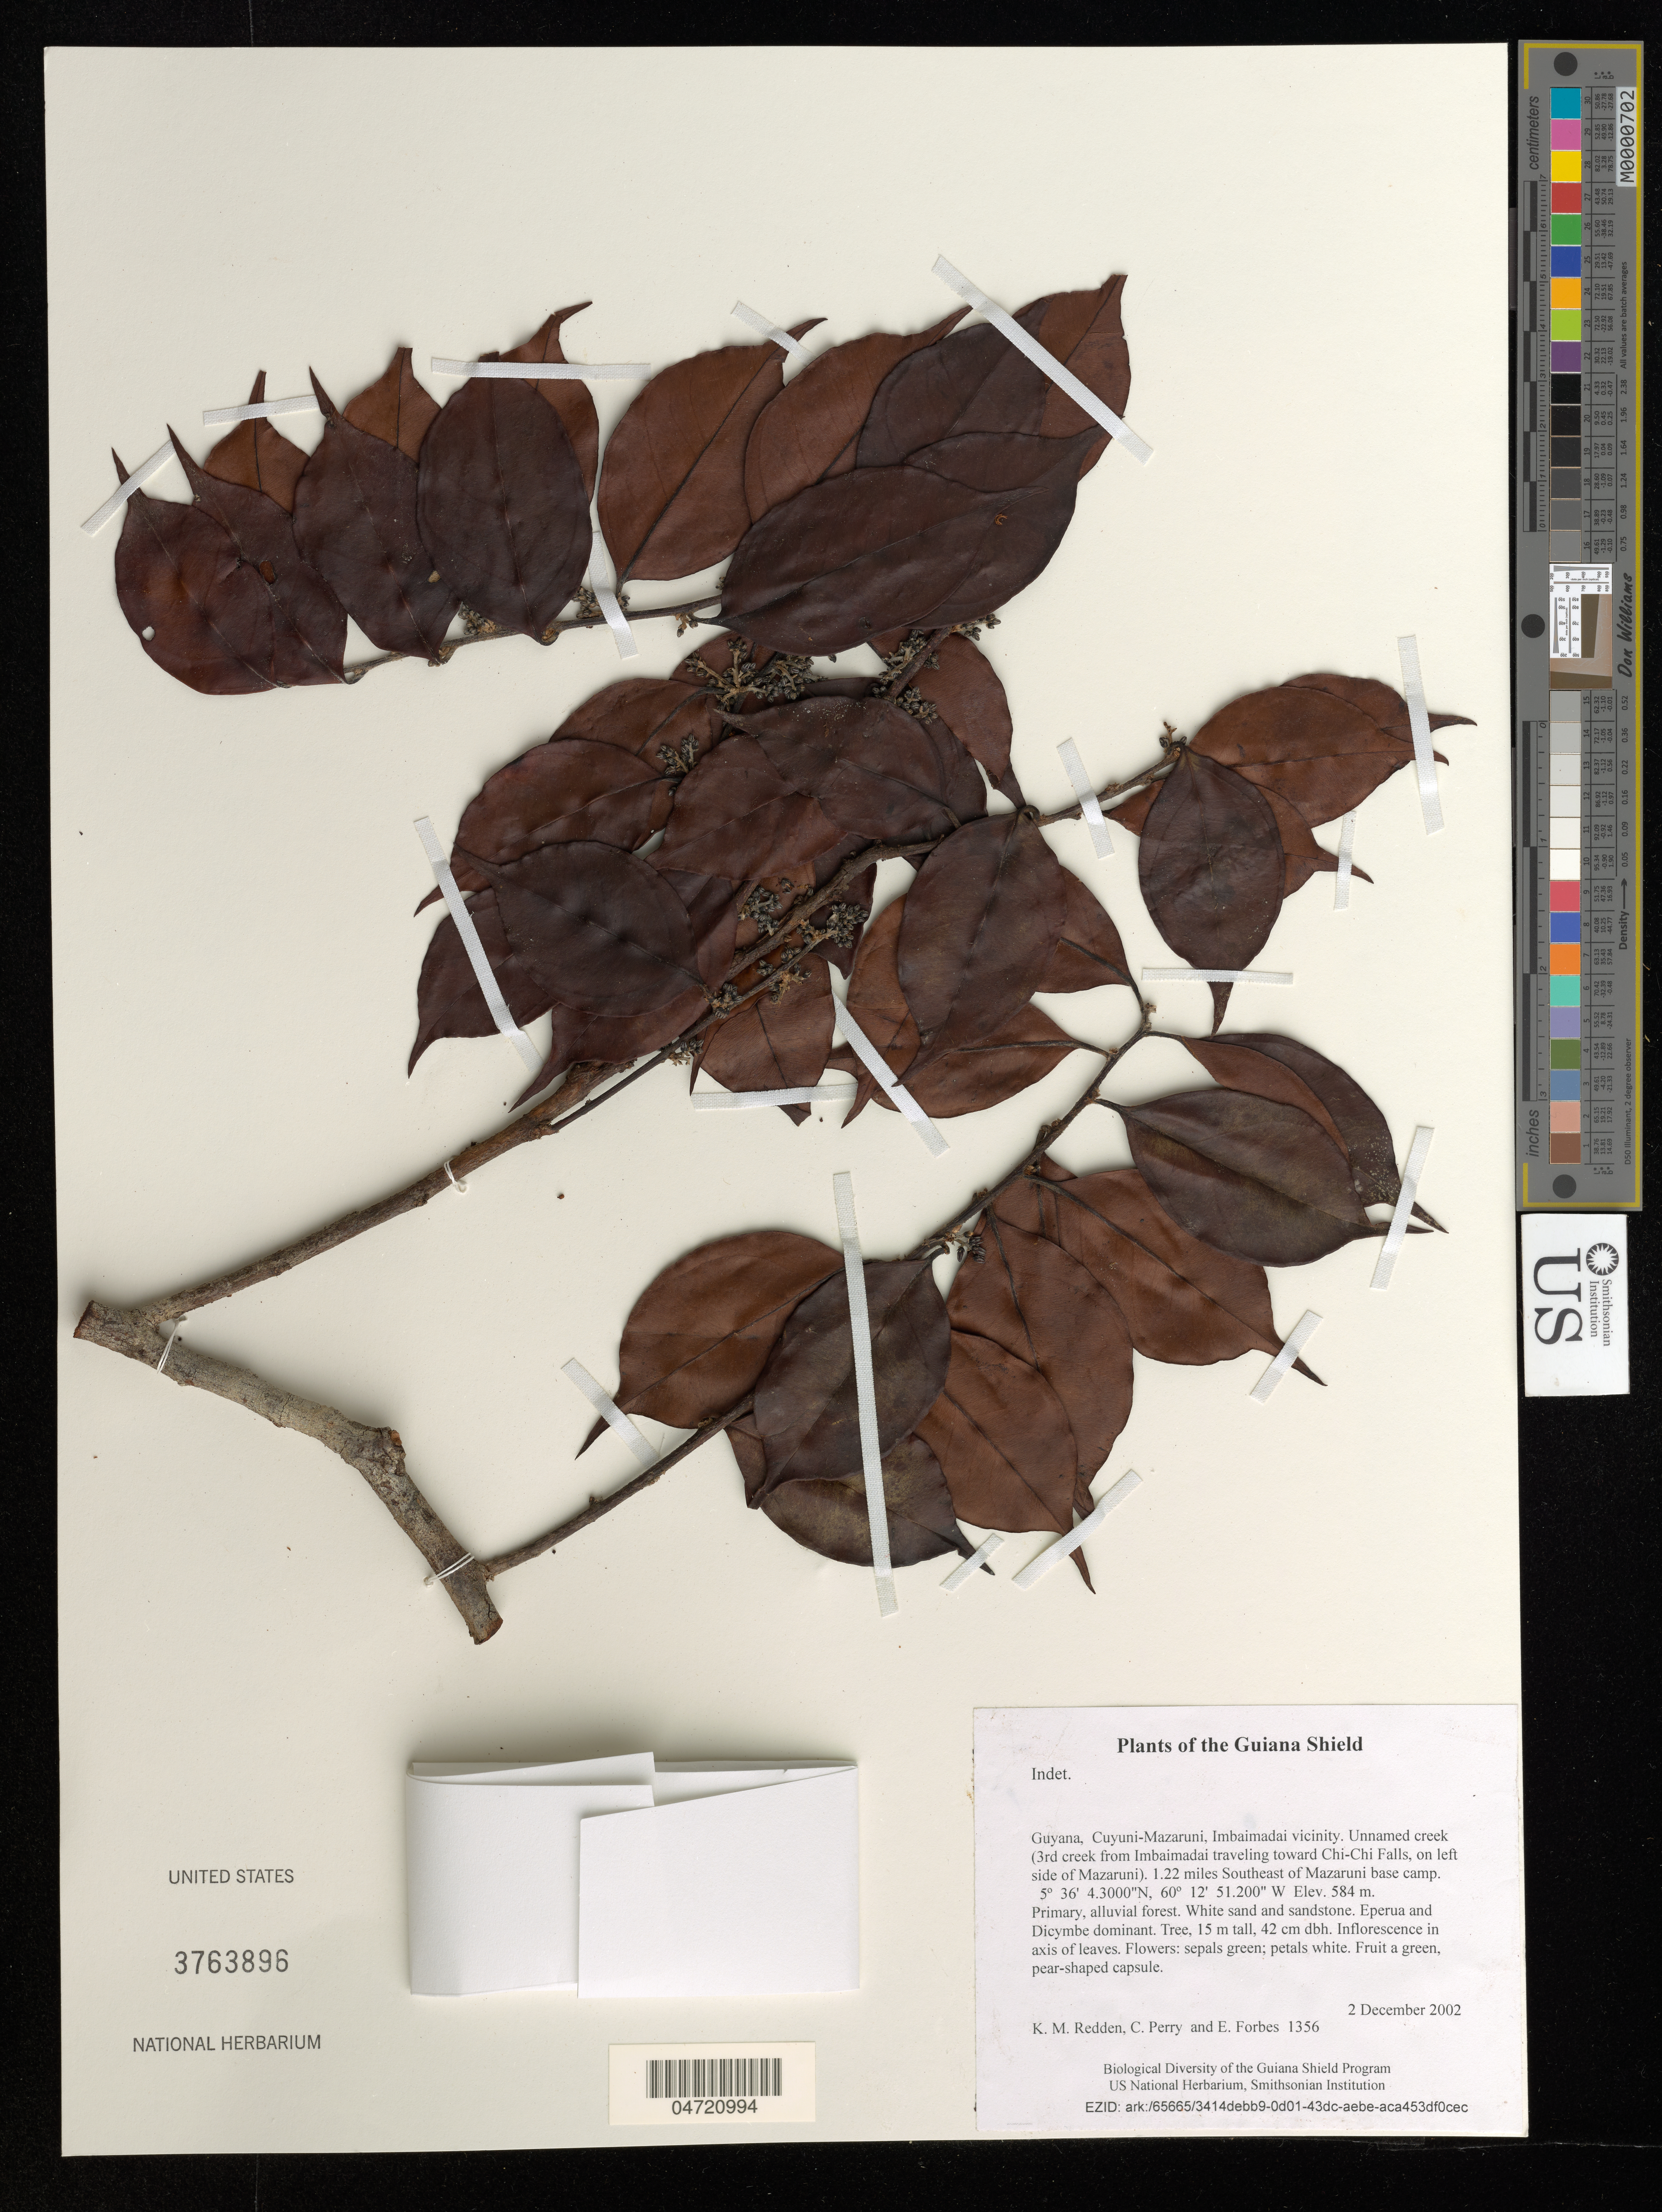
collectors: K. M. Redden, C. Perry & E. Forbes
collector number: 1356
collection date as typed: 2 December 2002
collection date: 2002-12-02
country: Guyana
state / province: Cuyuni-Mazaruni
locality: Imbaimadai vicinity. Unnamed creek (3rd creek from Imbaimadai traveling toward Chi-Chi Falls, on left side of Mazaruni). 1.22 miles Southeast of Mazaruni base camp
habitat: Primary, alluvial forest. White sand and sandstone. Eperua and Dicymbe dominant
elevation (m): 584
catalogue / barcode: US 3763896